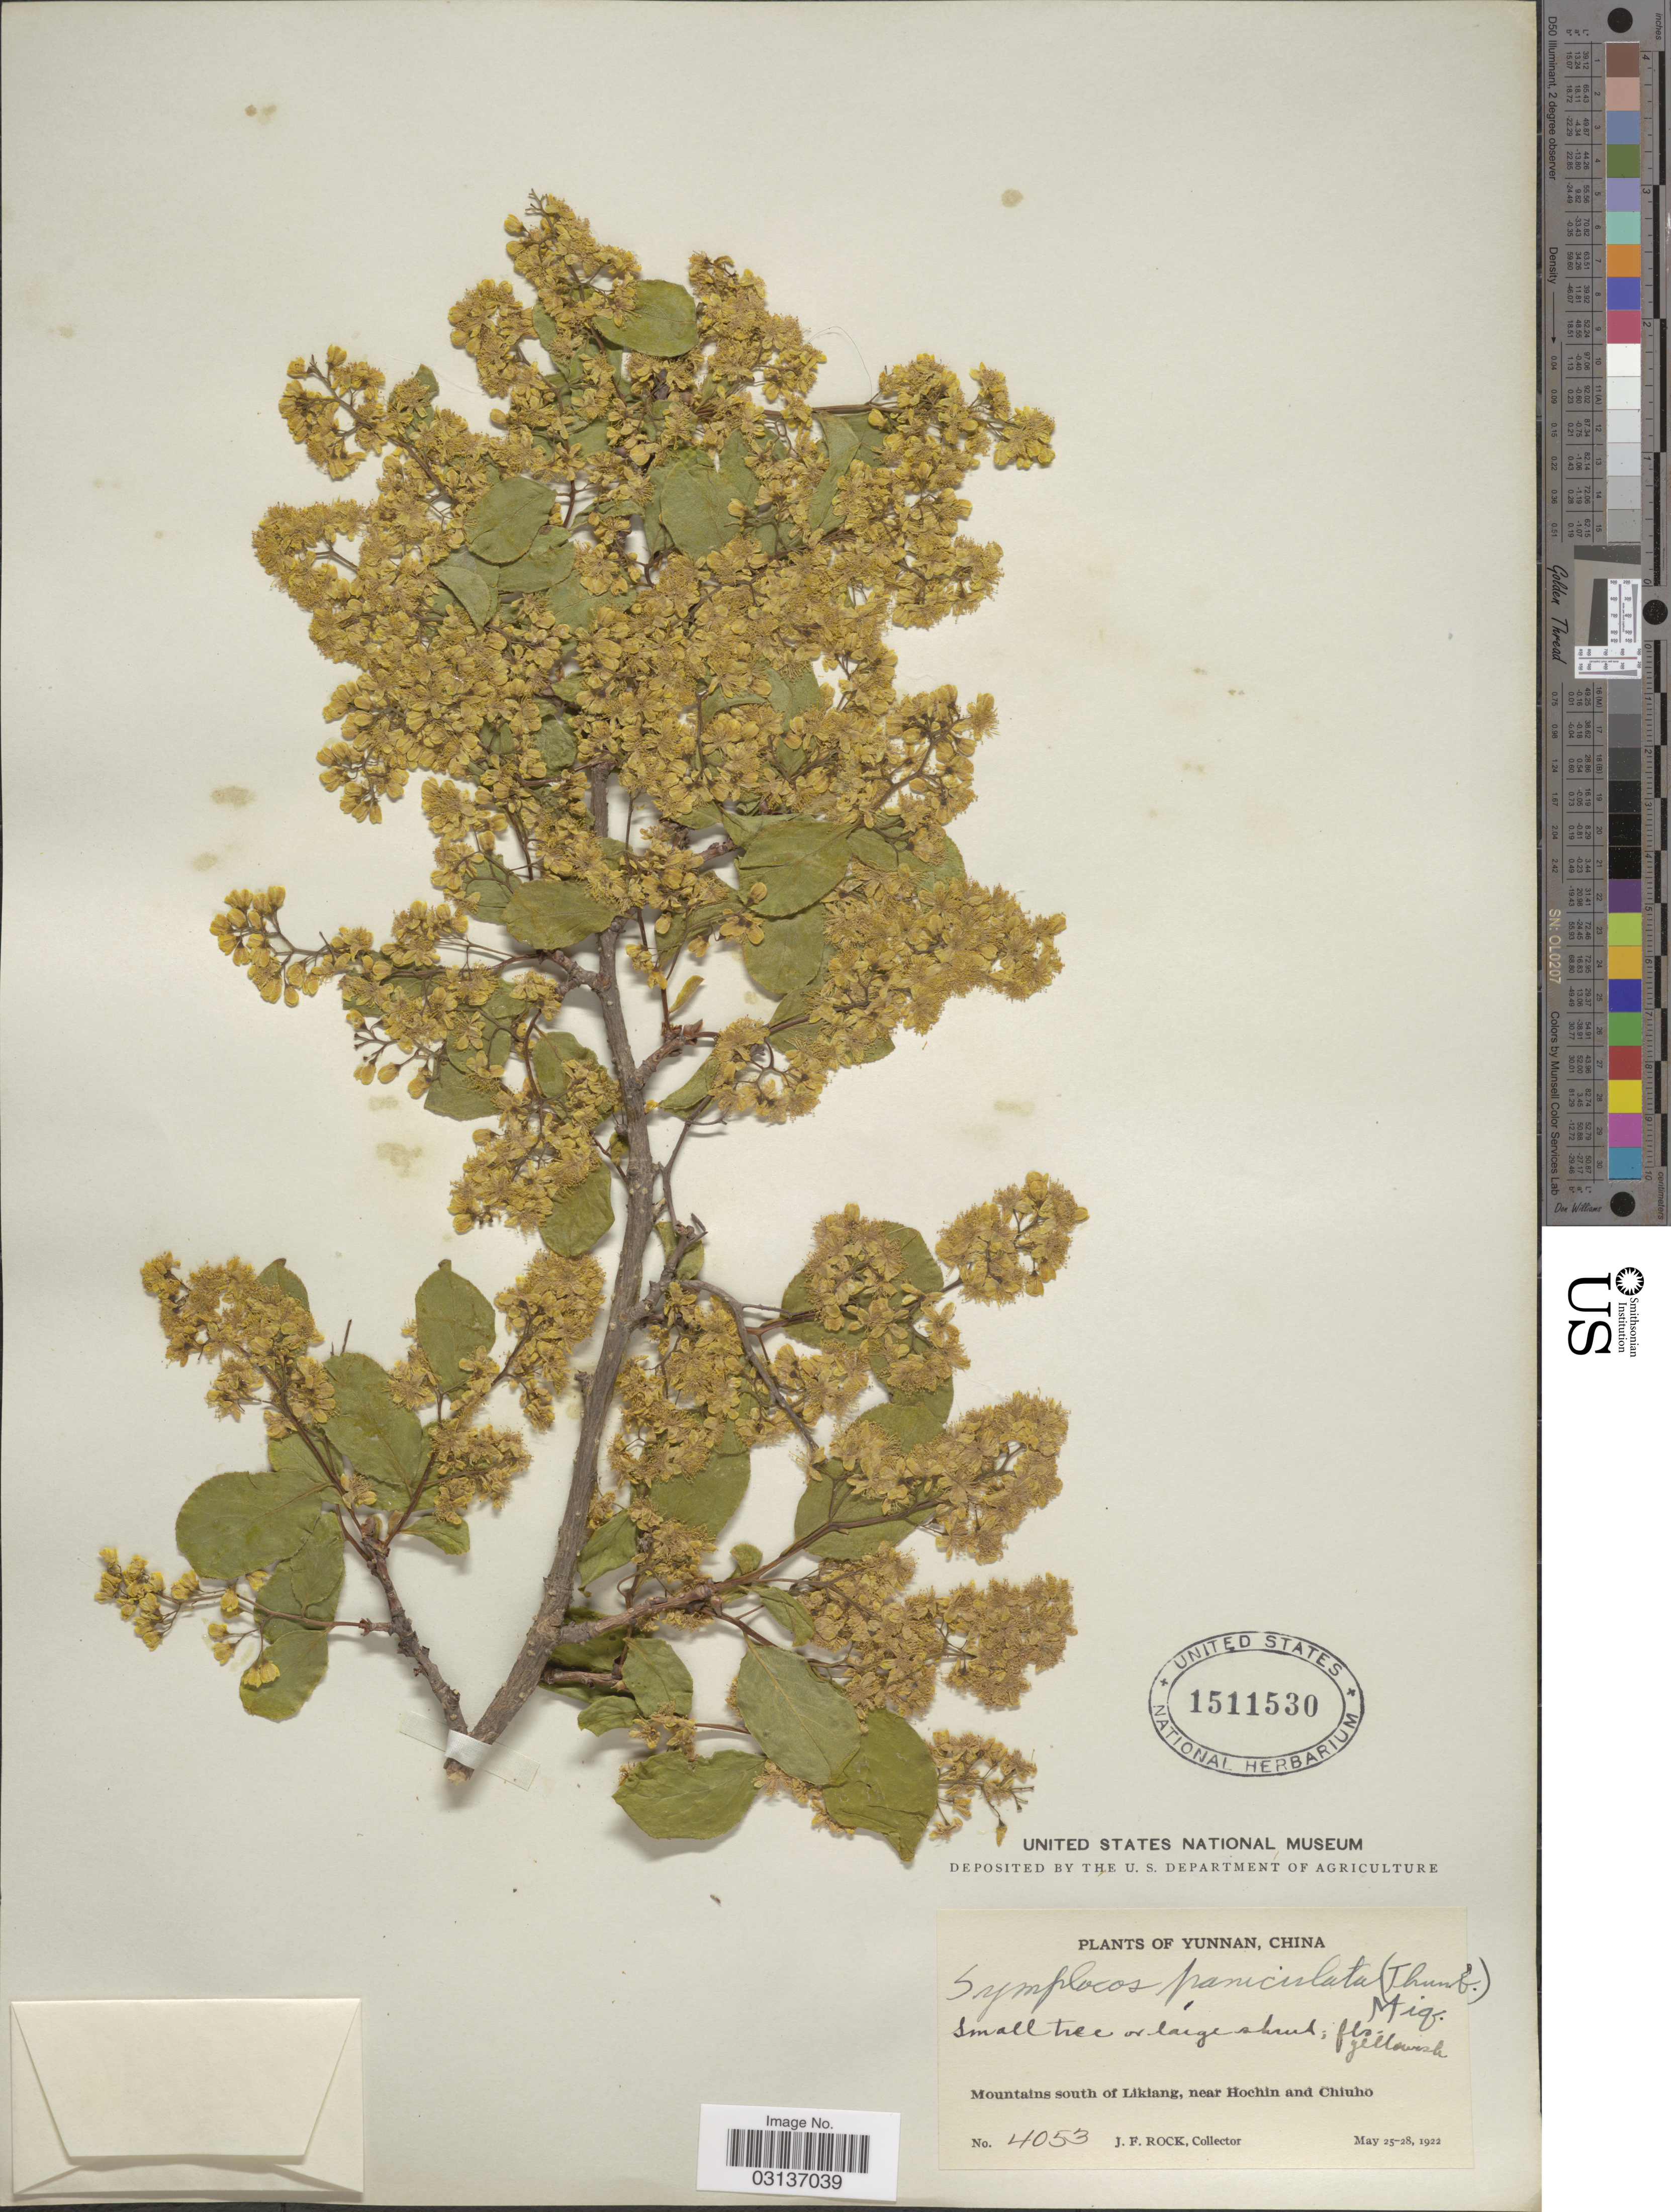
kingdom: Plantae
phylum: Tracheophyta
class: Magnoliopsida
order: Ericales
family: Symplocaceae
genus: Symplocos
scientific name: Symplocos paniculata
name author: Miq.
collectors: J. Rock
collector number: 4053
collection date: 1922-05-25/1922-05-28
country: China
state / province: Yunnan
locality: Mountains south of Likiang, near Hochin and Chiuho.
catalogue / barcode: US 1511530